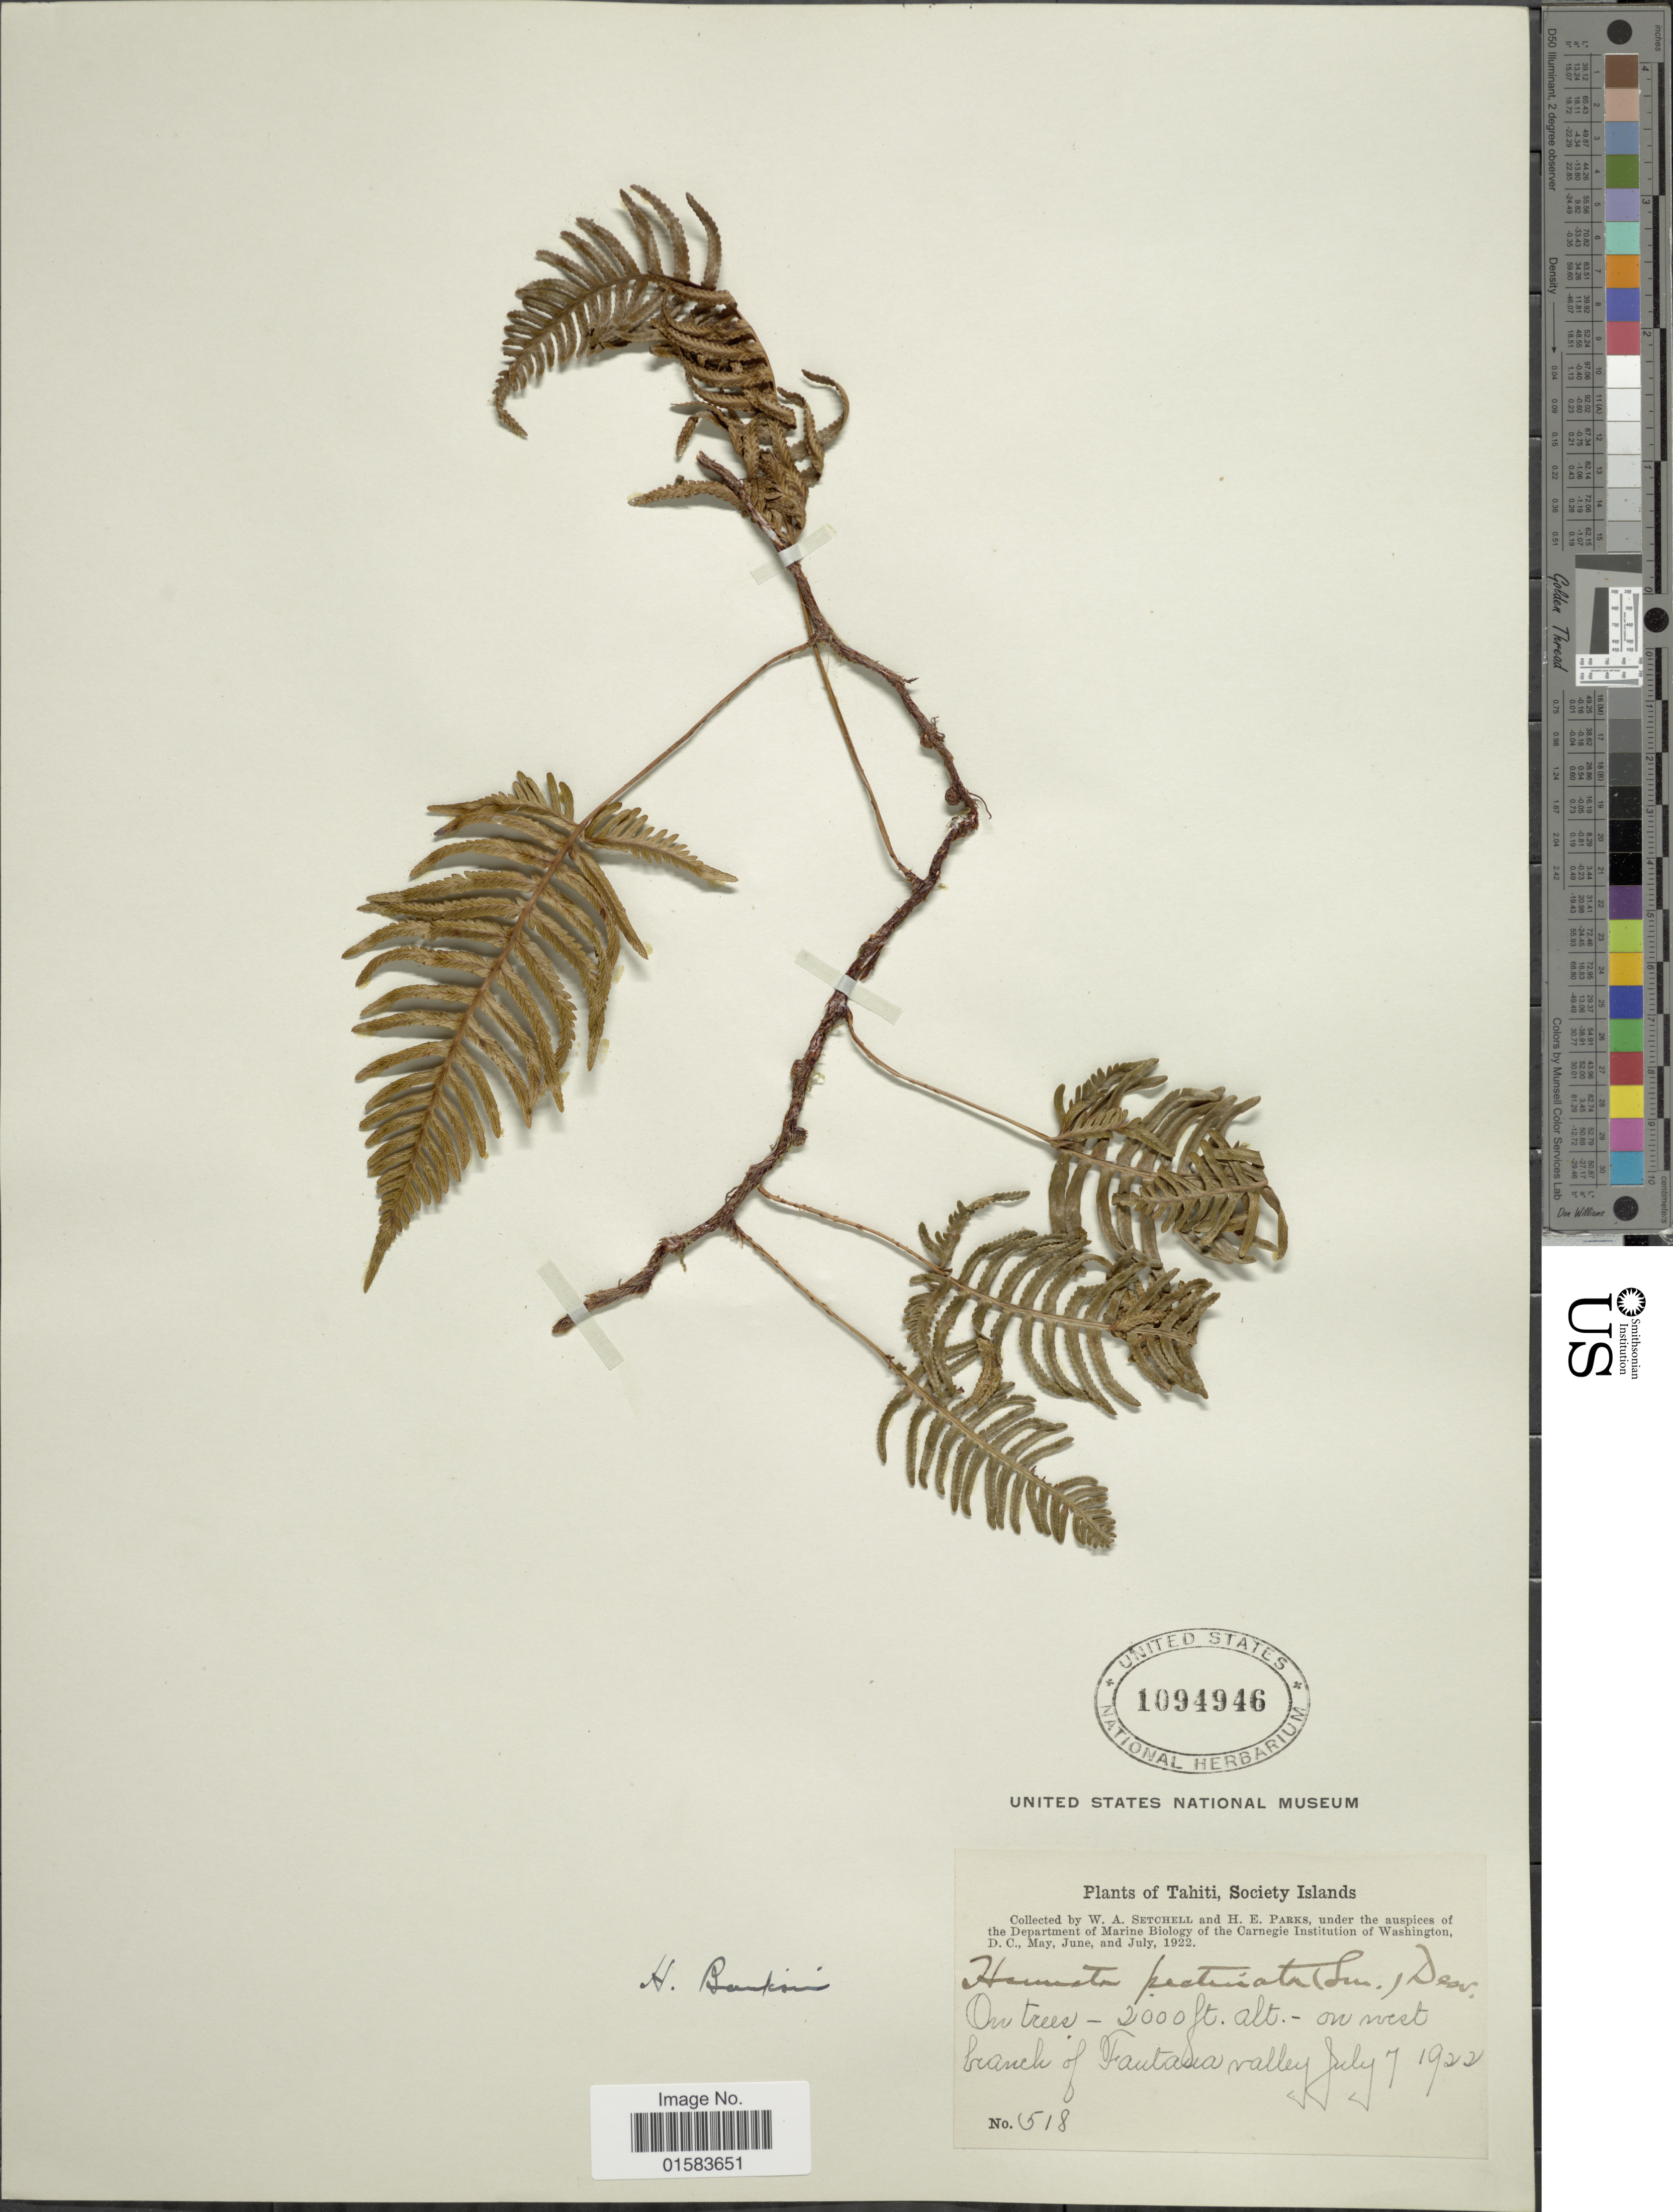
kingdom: Plantae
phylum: Tracheophyta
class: Polypodiopsida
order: Polypodiales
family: Davalliaceae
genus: Davallia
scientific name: Davallia pectinata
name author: Sm.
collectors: W. Setchell & H. E. Parks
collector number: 518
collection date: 1922-07-07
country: French Polynesia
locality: Tahtit, Society Islands, branch of Fautaua Valley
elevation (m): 610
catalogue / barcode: US 1094946